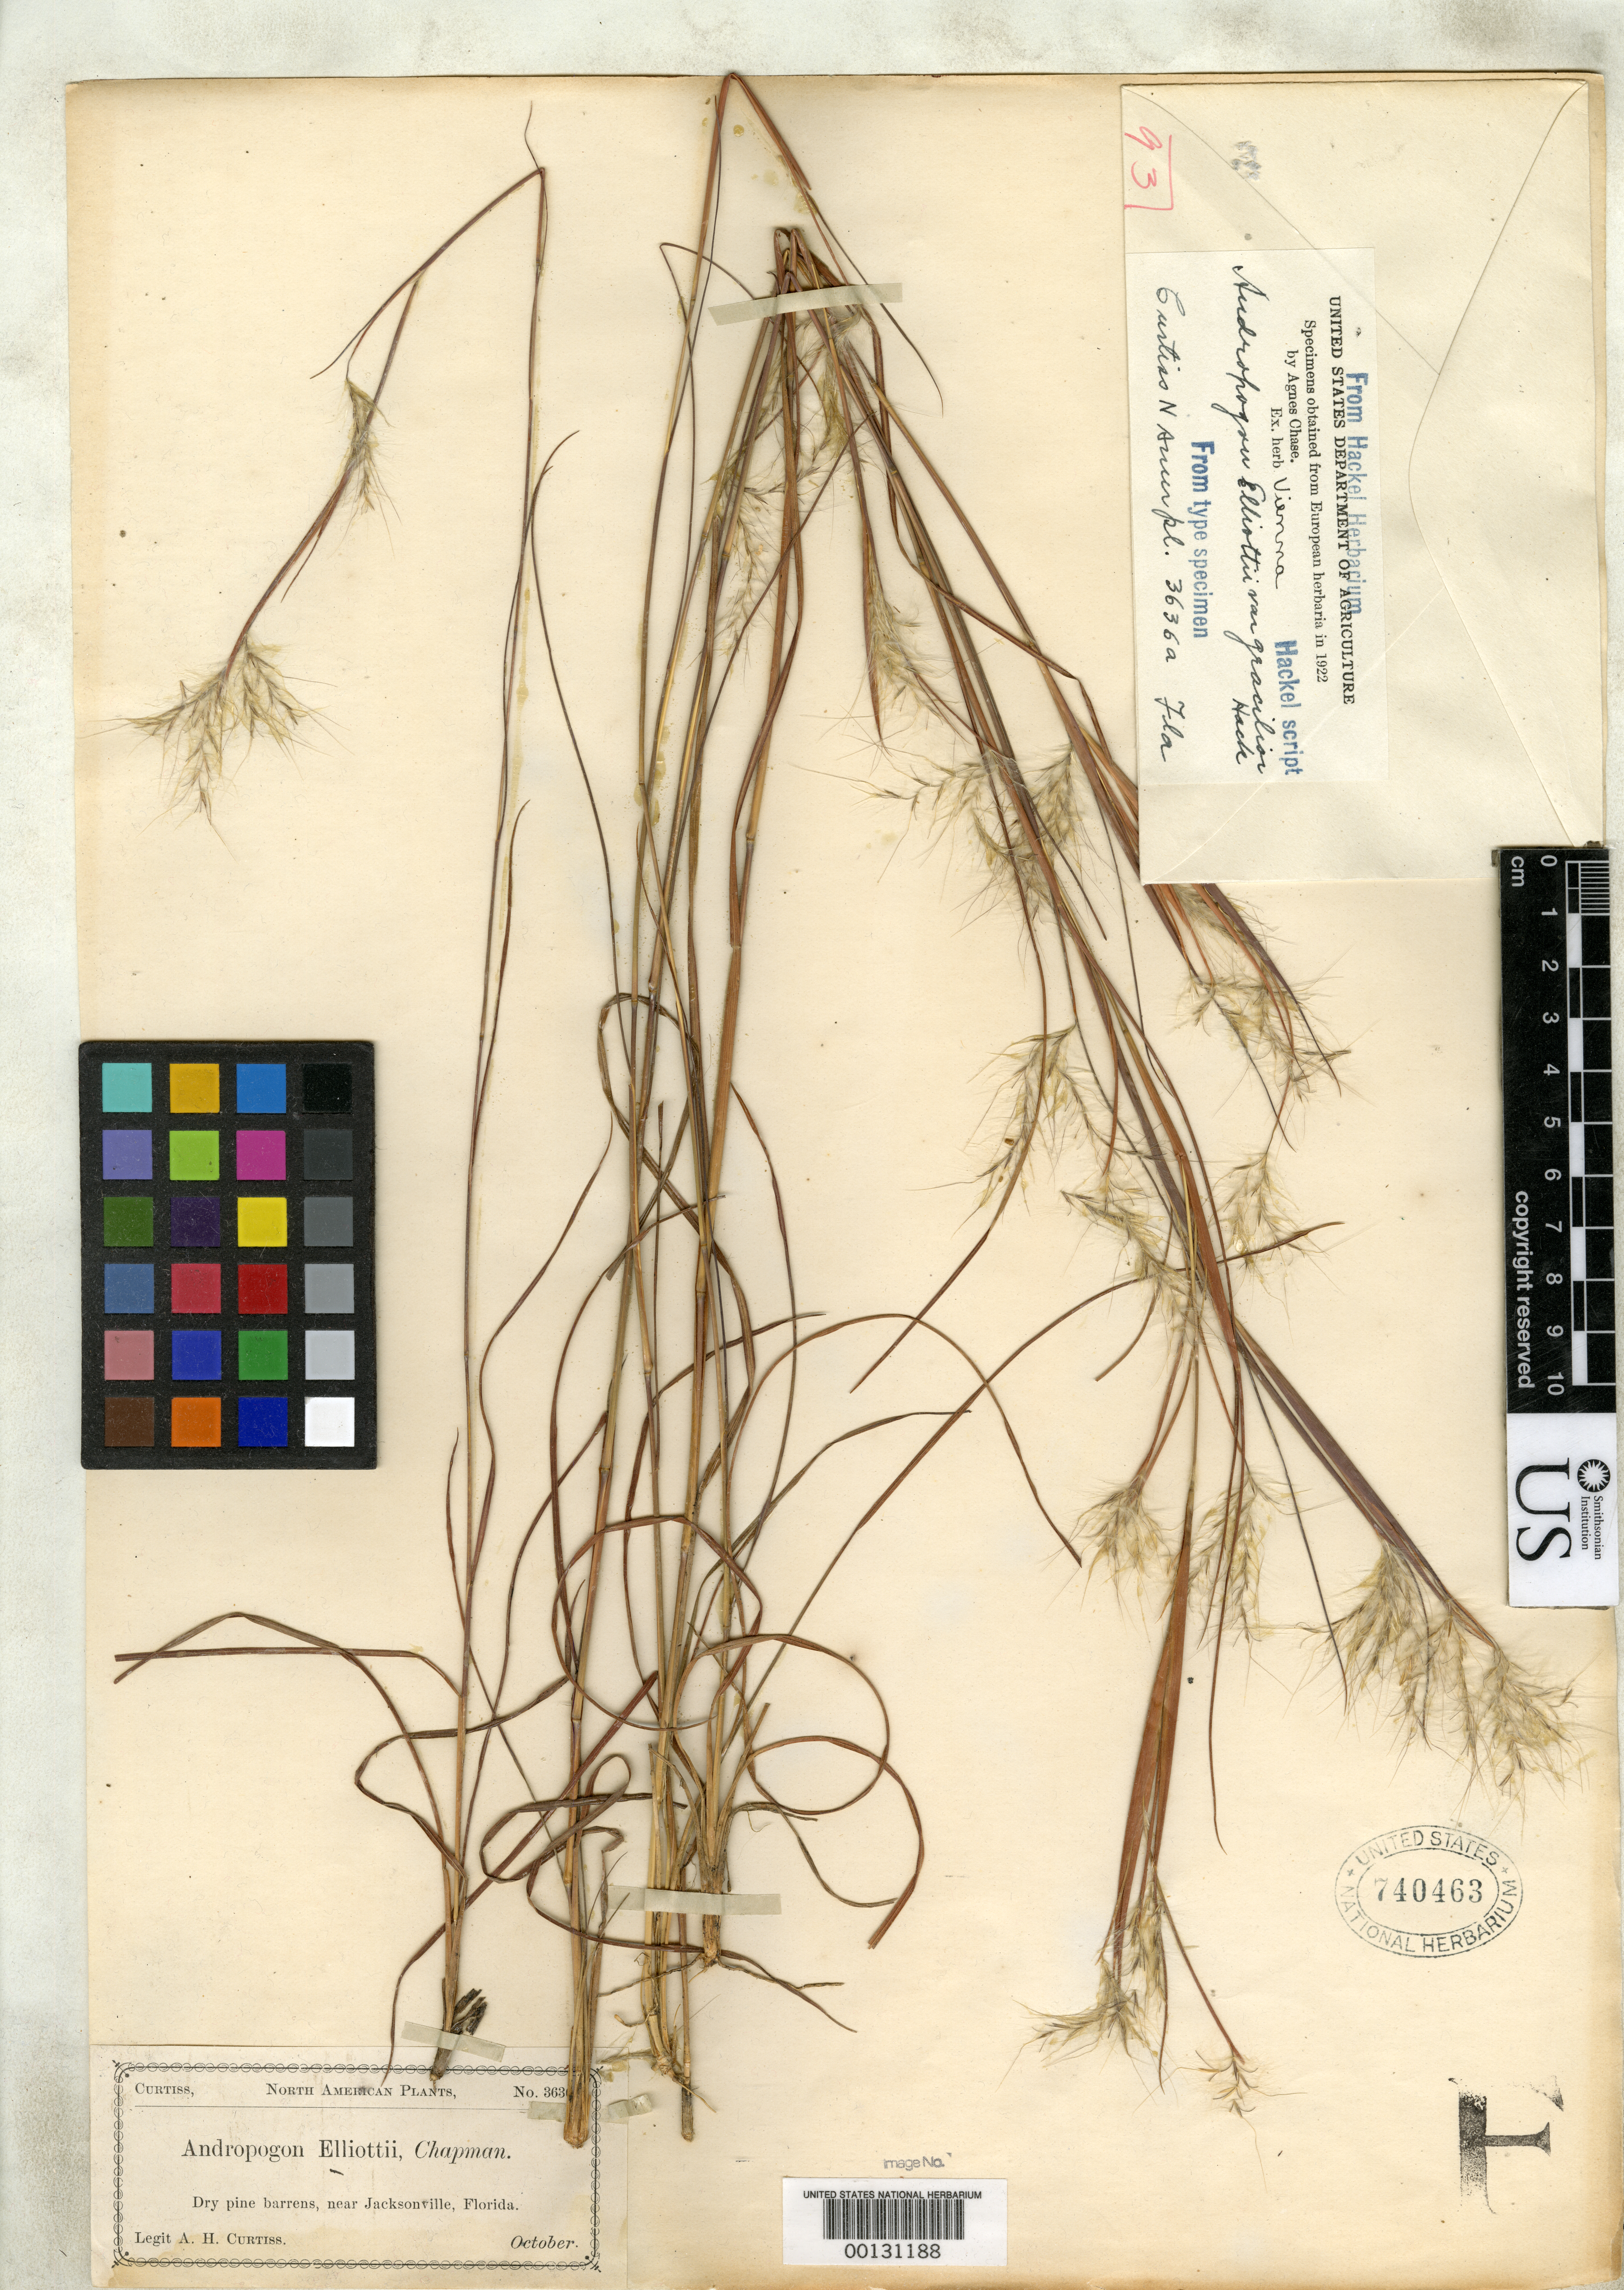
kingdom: Plantae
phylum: Tracheophyta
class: Liliopsida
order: Poales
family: Poaceae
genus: Andropogon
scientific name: Andropogon elliottii var. gracilior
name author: Hack. in A. DC.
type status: Isotype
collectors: A. H. Curtiss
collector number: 3636a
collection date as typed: Oct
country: United States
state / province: Florida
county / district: Duval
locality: Near Jacksonville.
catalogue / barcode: US 740463